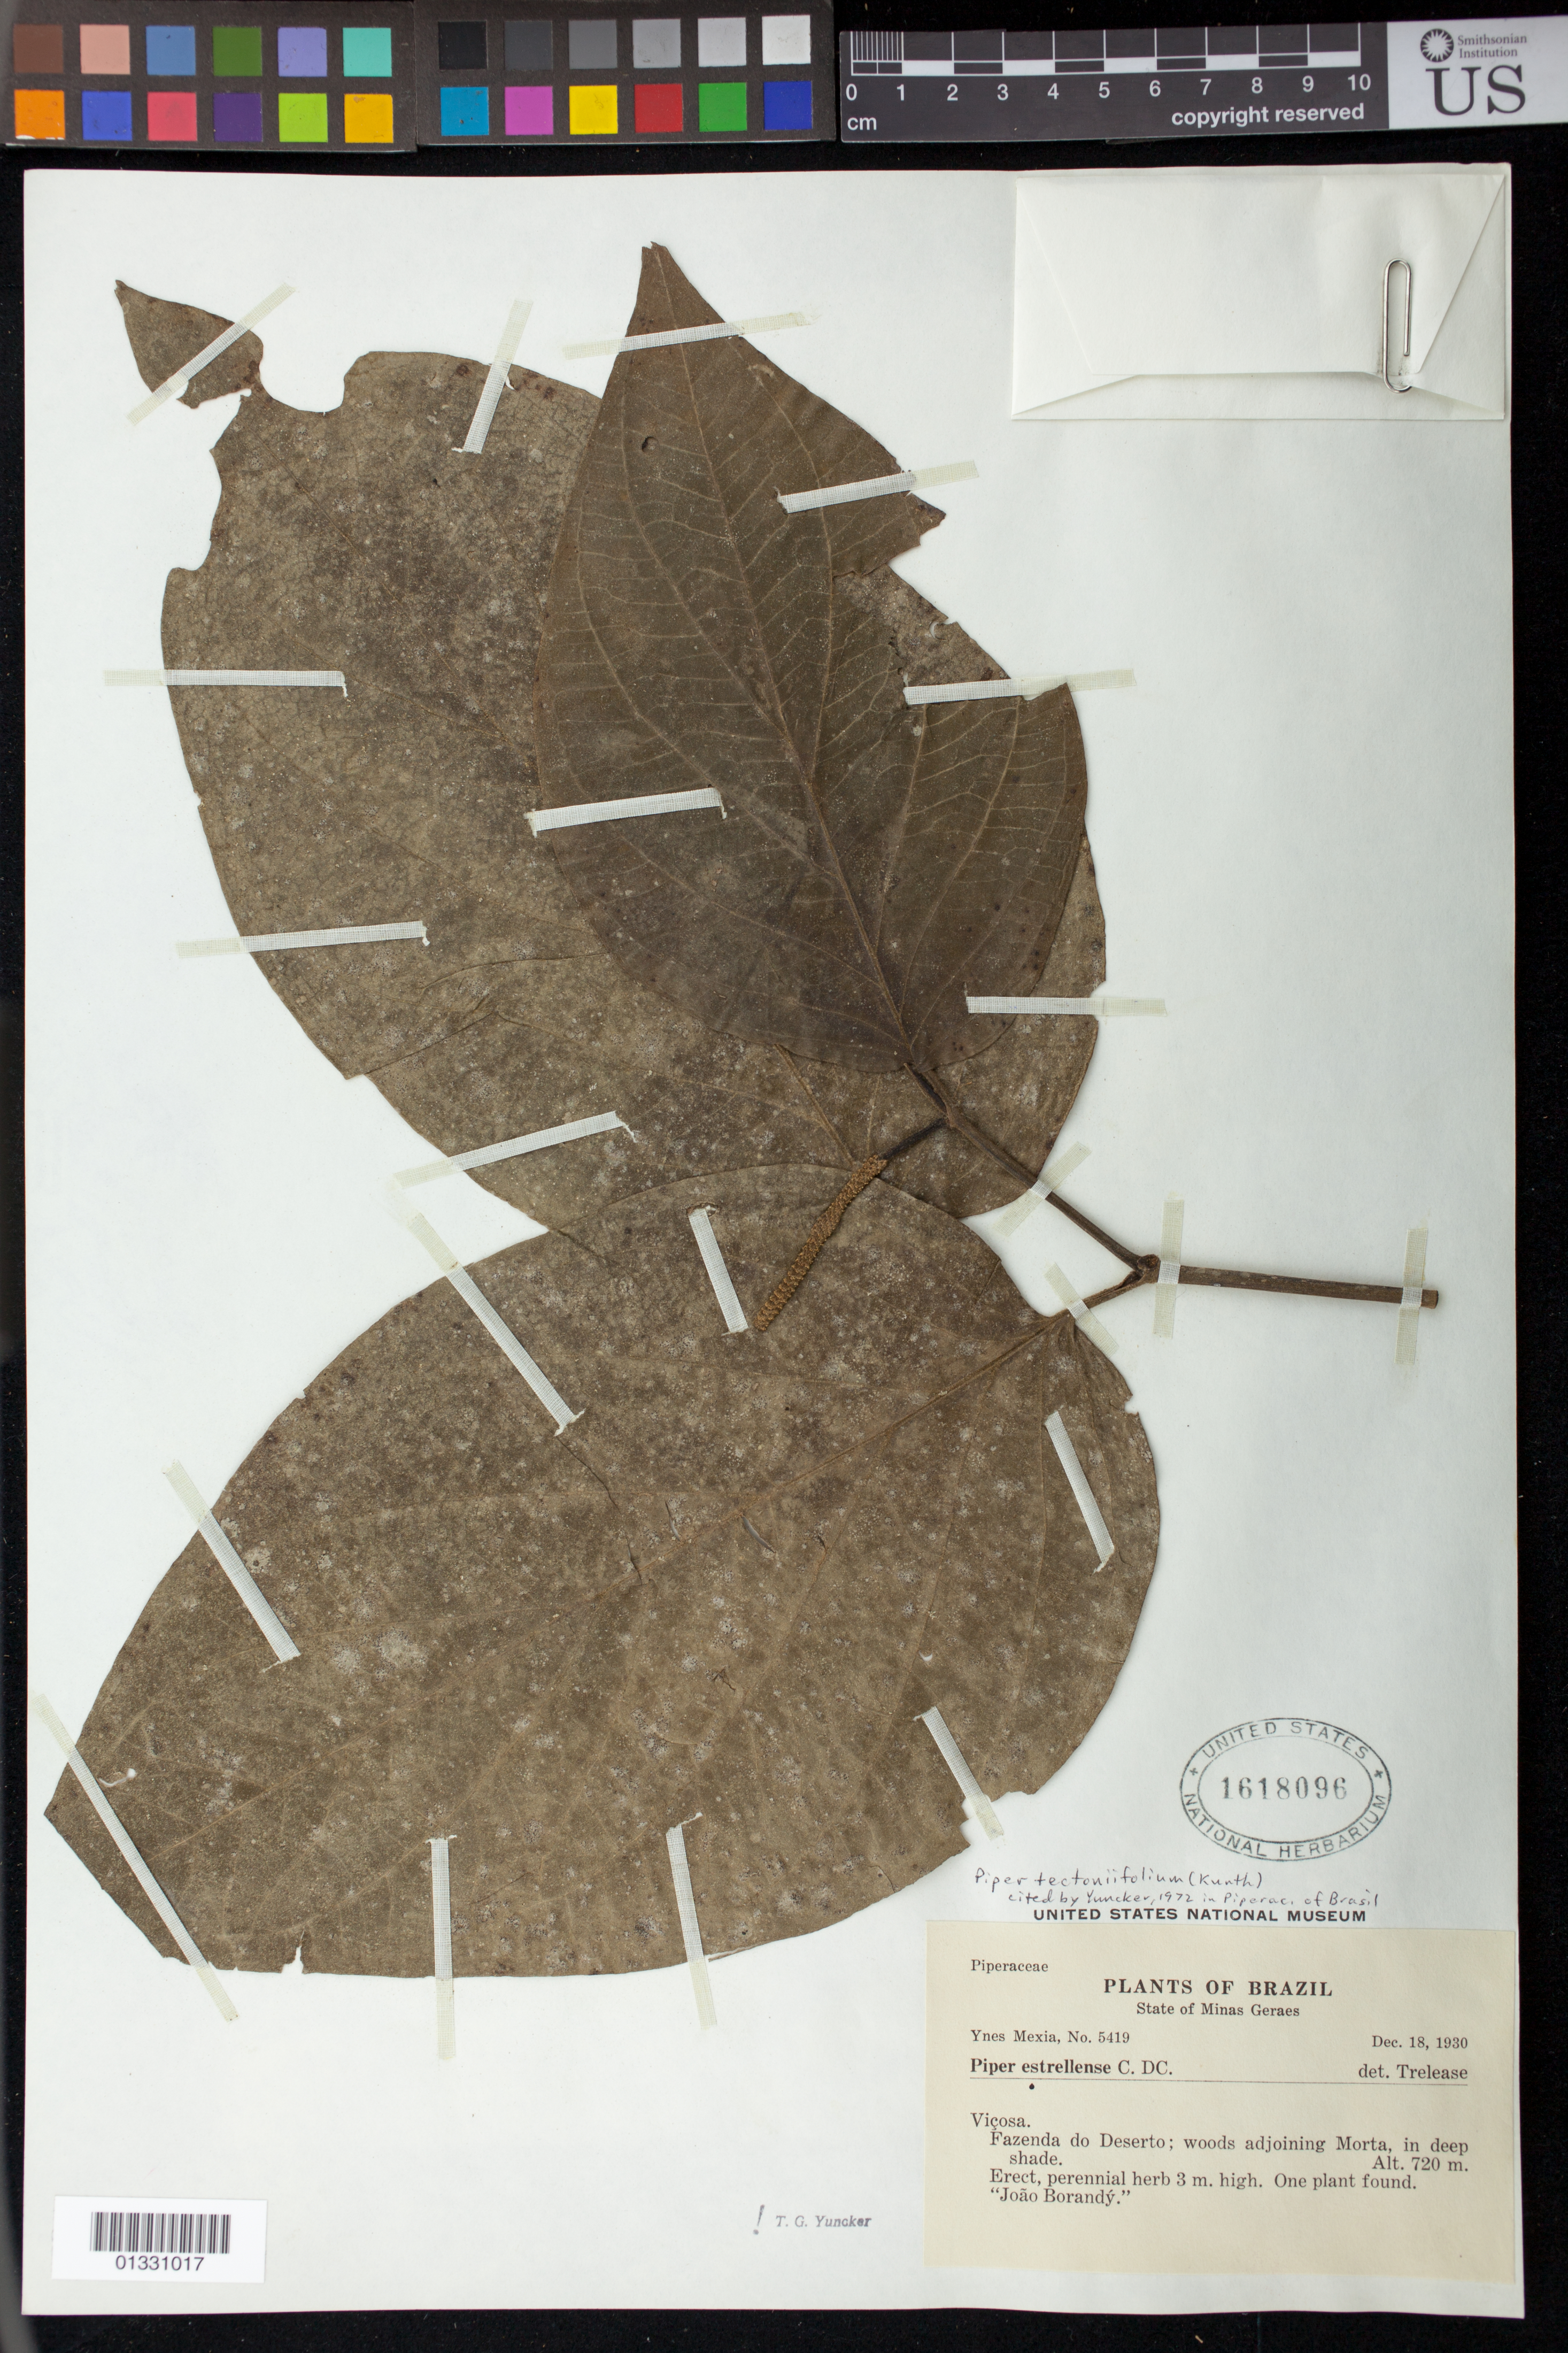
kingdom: Plantae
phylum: Tracheophyta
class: Magnoliopsida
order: Piperales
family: Piperaceae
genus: Piper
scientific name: Piper tectoniifolium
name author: Kunth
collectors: Y. Mexia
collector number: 5419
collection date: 1930-12-18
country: Brazil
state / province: Minas Gerais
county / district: Viçosa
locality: Fazenda do Deserto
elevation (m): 720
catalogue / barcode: US 1618096